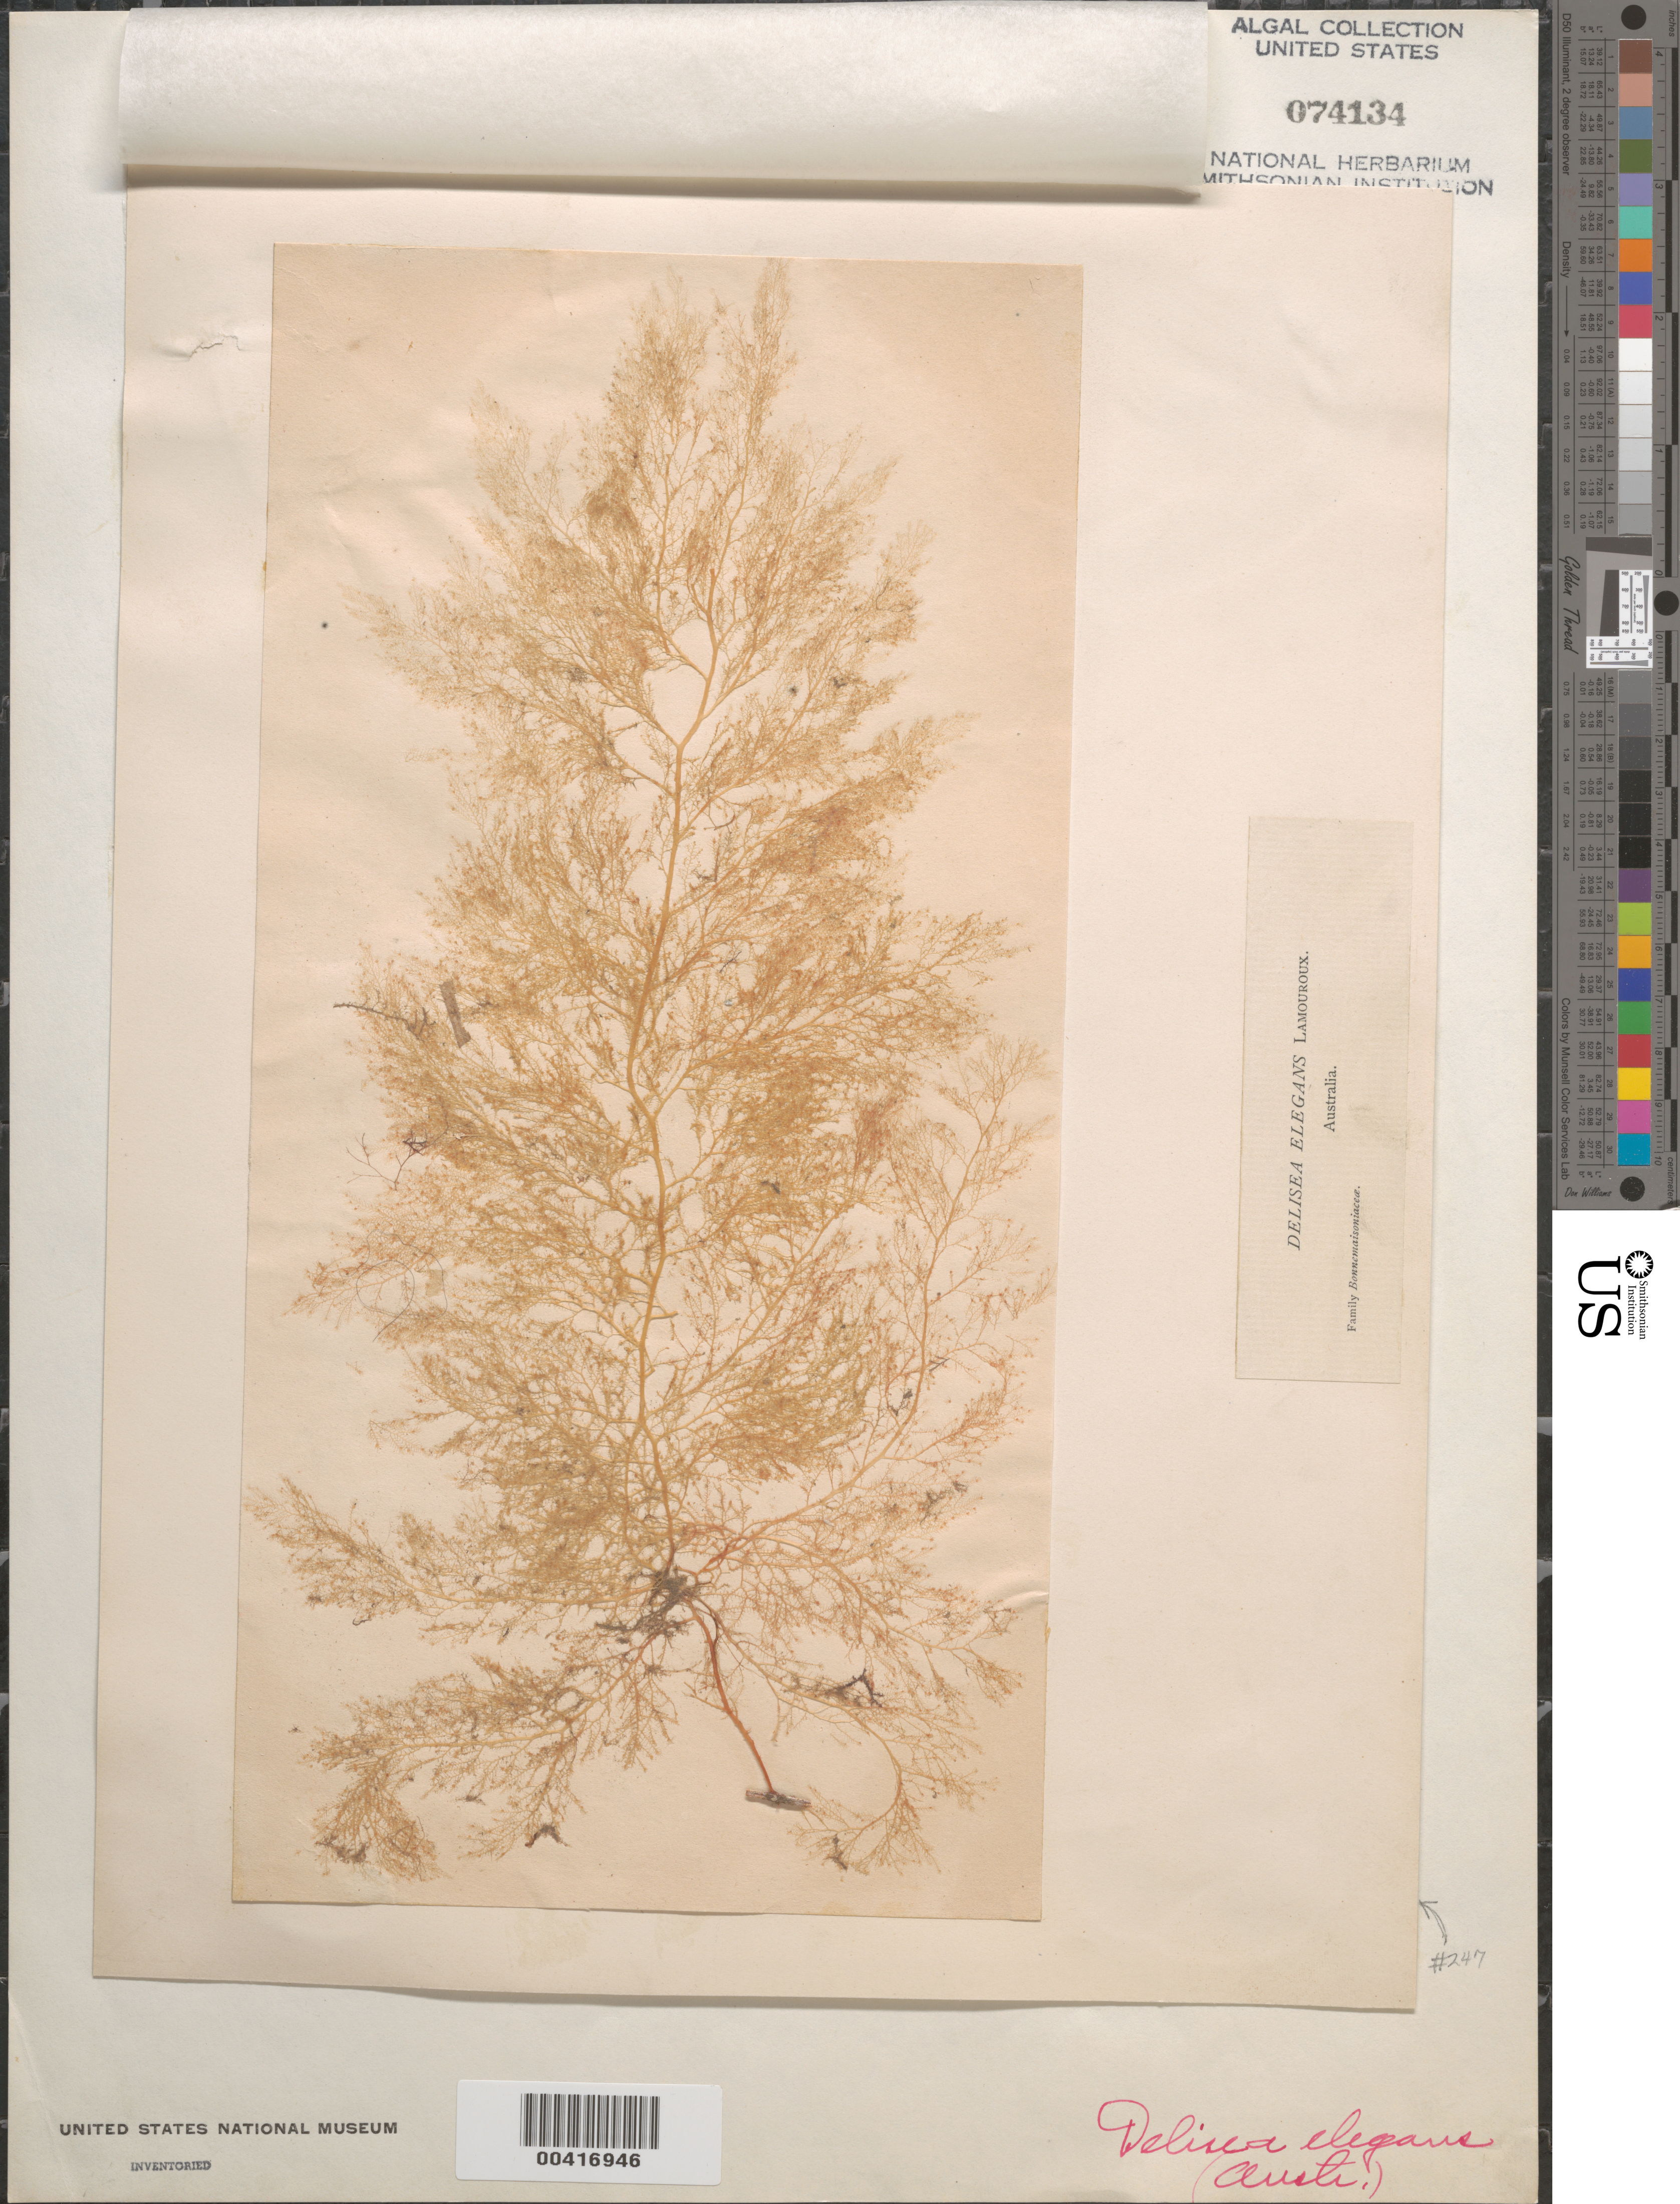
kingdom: Plantae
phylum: Rhodophyta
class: Florideophyceae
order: Bonnemaisoniales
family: Bonnemaisoniaceae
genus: Delisea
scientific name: Delisea elegans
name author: J.V.Lamouroux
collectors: W. Harvey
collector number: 247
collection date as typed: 1854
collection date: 1854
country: Australia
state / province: Western Australia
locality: Princess Royal Harbor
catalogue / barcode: US 74134